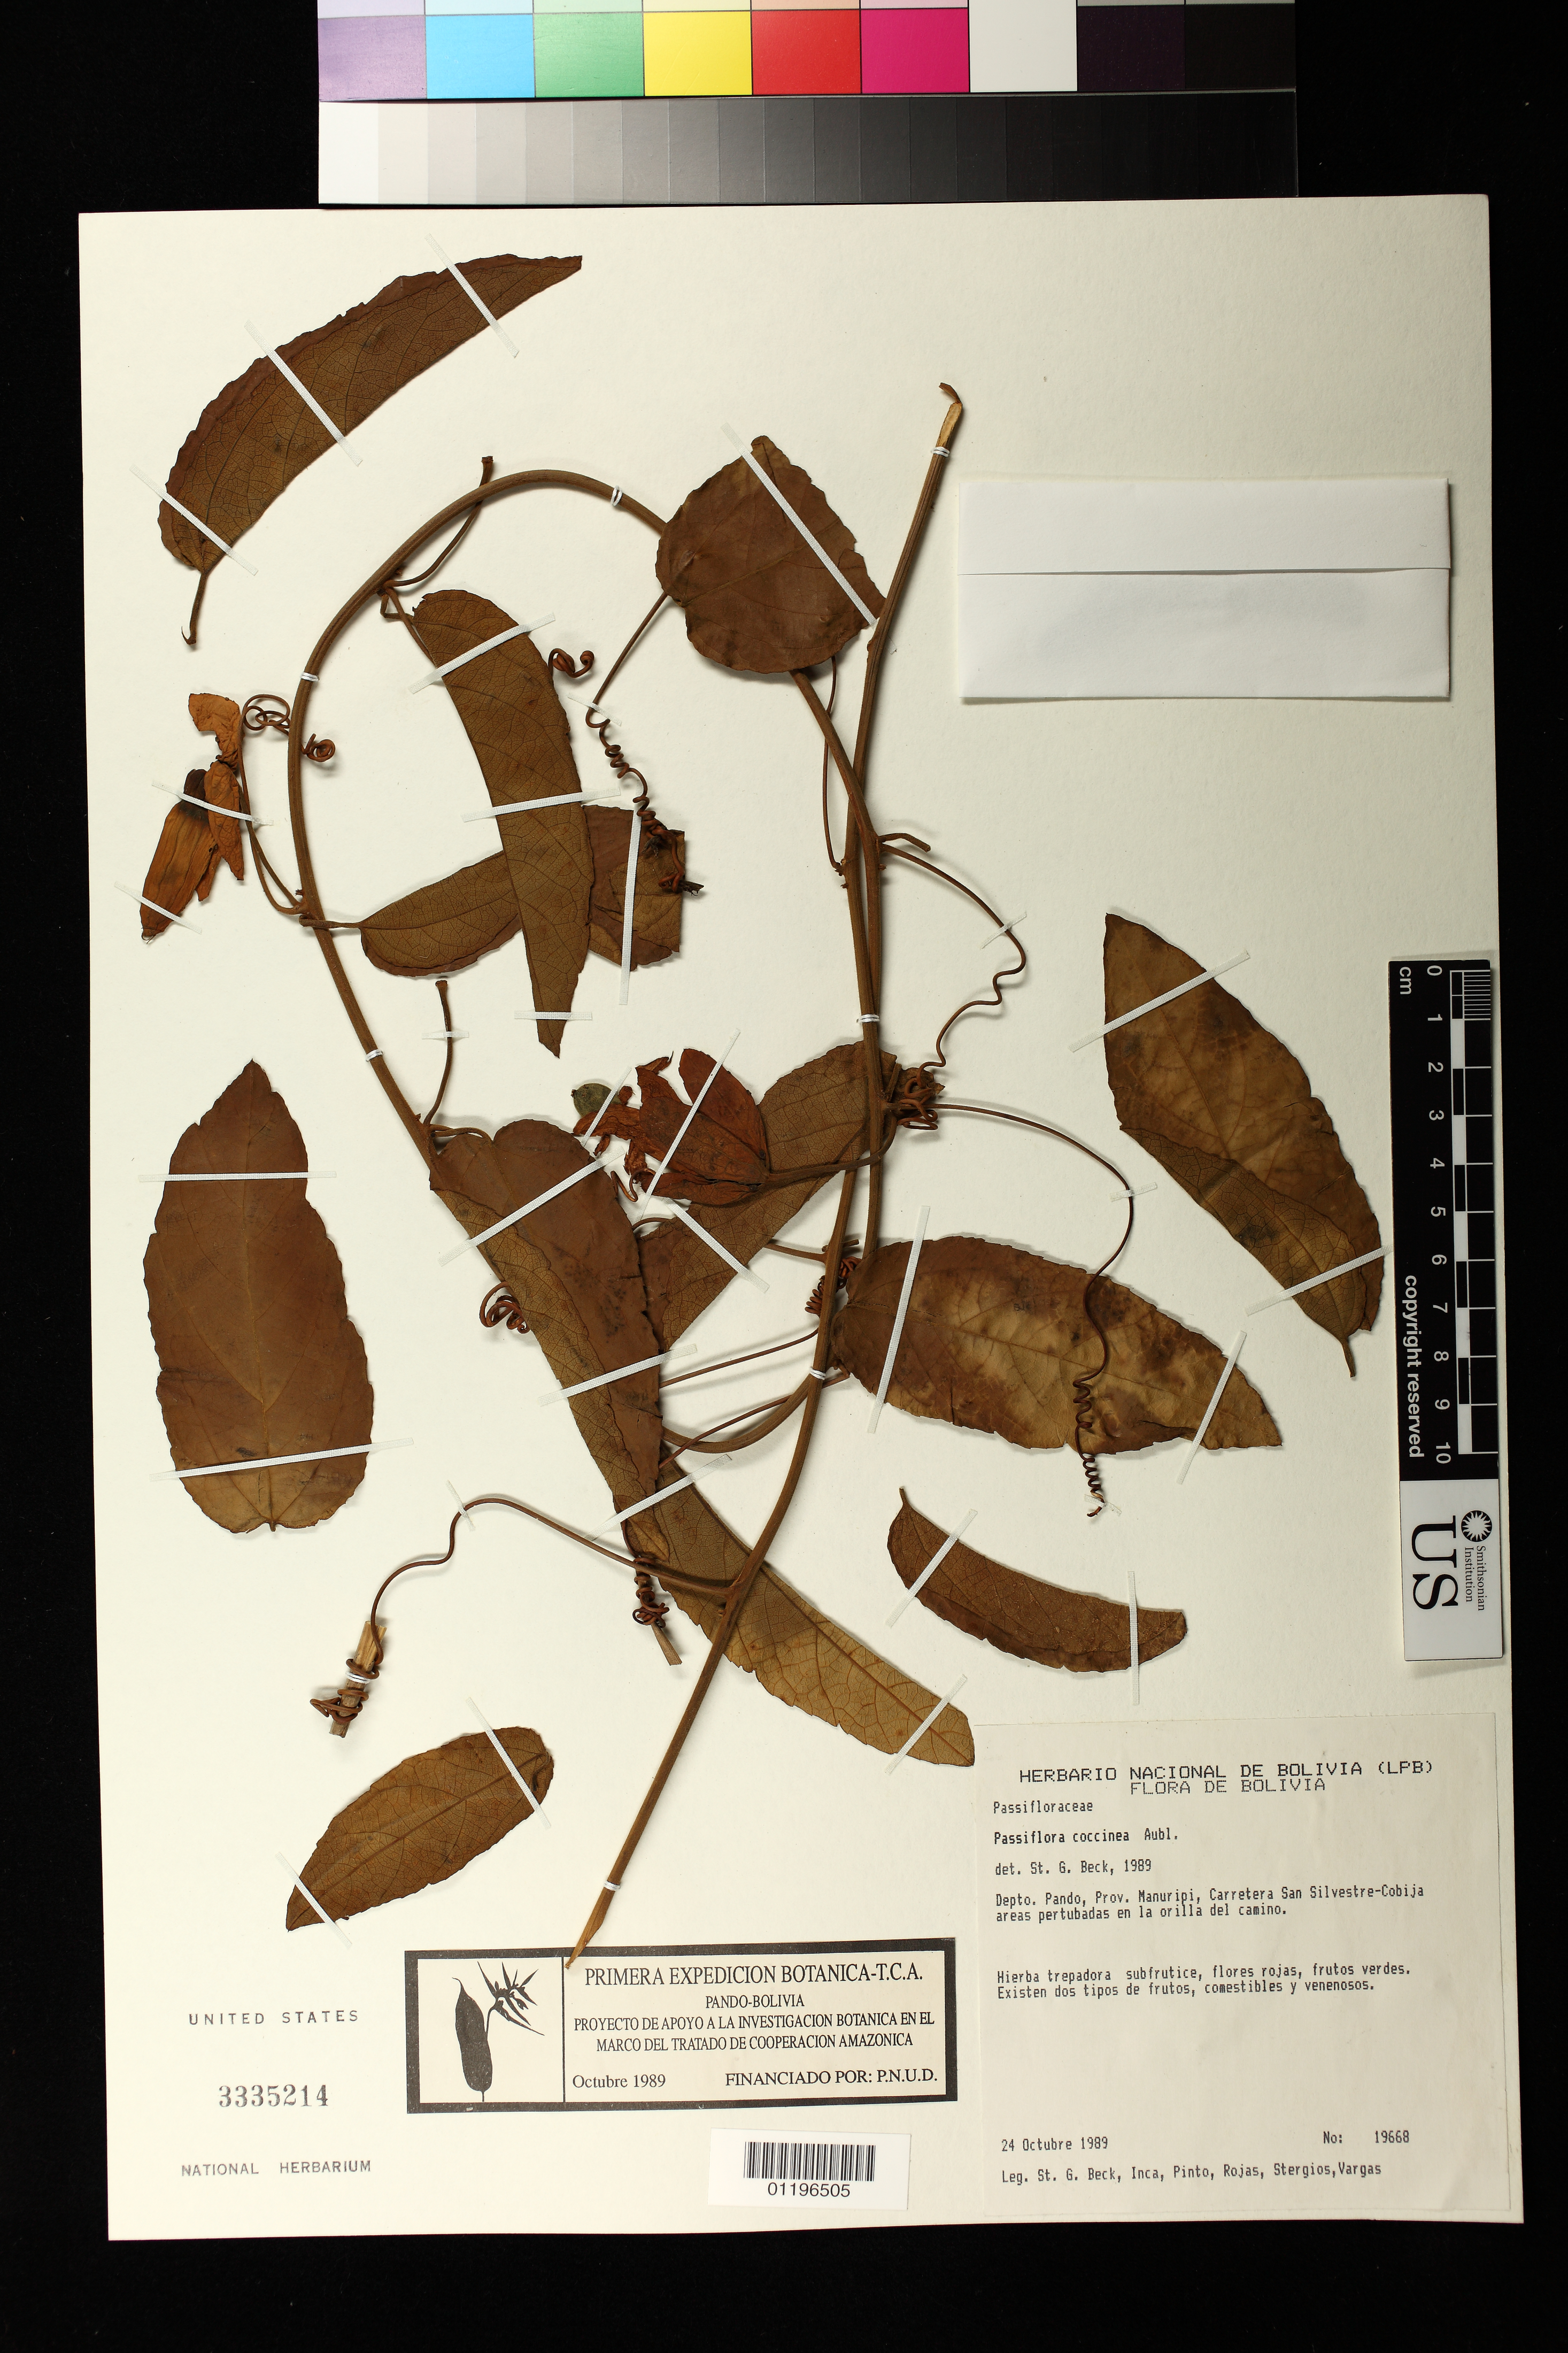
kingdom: Plantae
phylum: Tracheophyta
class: Magnoliopsida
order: Malpighiales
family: Passifloraceae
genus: Passiflora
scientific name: Passiflora coccinea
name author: Aubl.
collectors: S. G. Beck, J. Inca, Pinto, -- & Rojas, --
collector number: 19668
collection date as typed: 24 Oct 1989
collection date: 1989-10-24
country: Bolivia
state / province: Pando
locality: Depto. Pando, Prov. Manuripi, Carretera San Silvestre-Cobija areas pertubadas en la orilla del camino.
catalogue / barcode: US 3335214